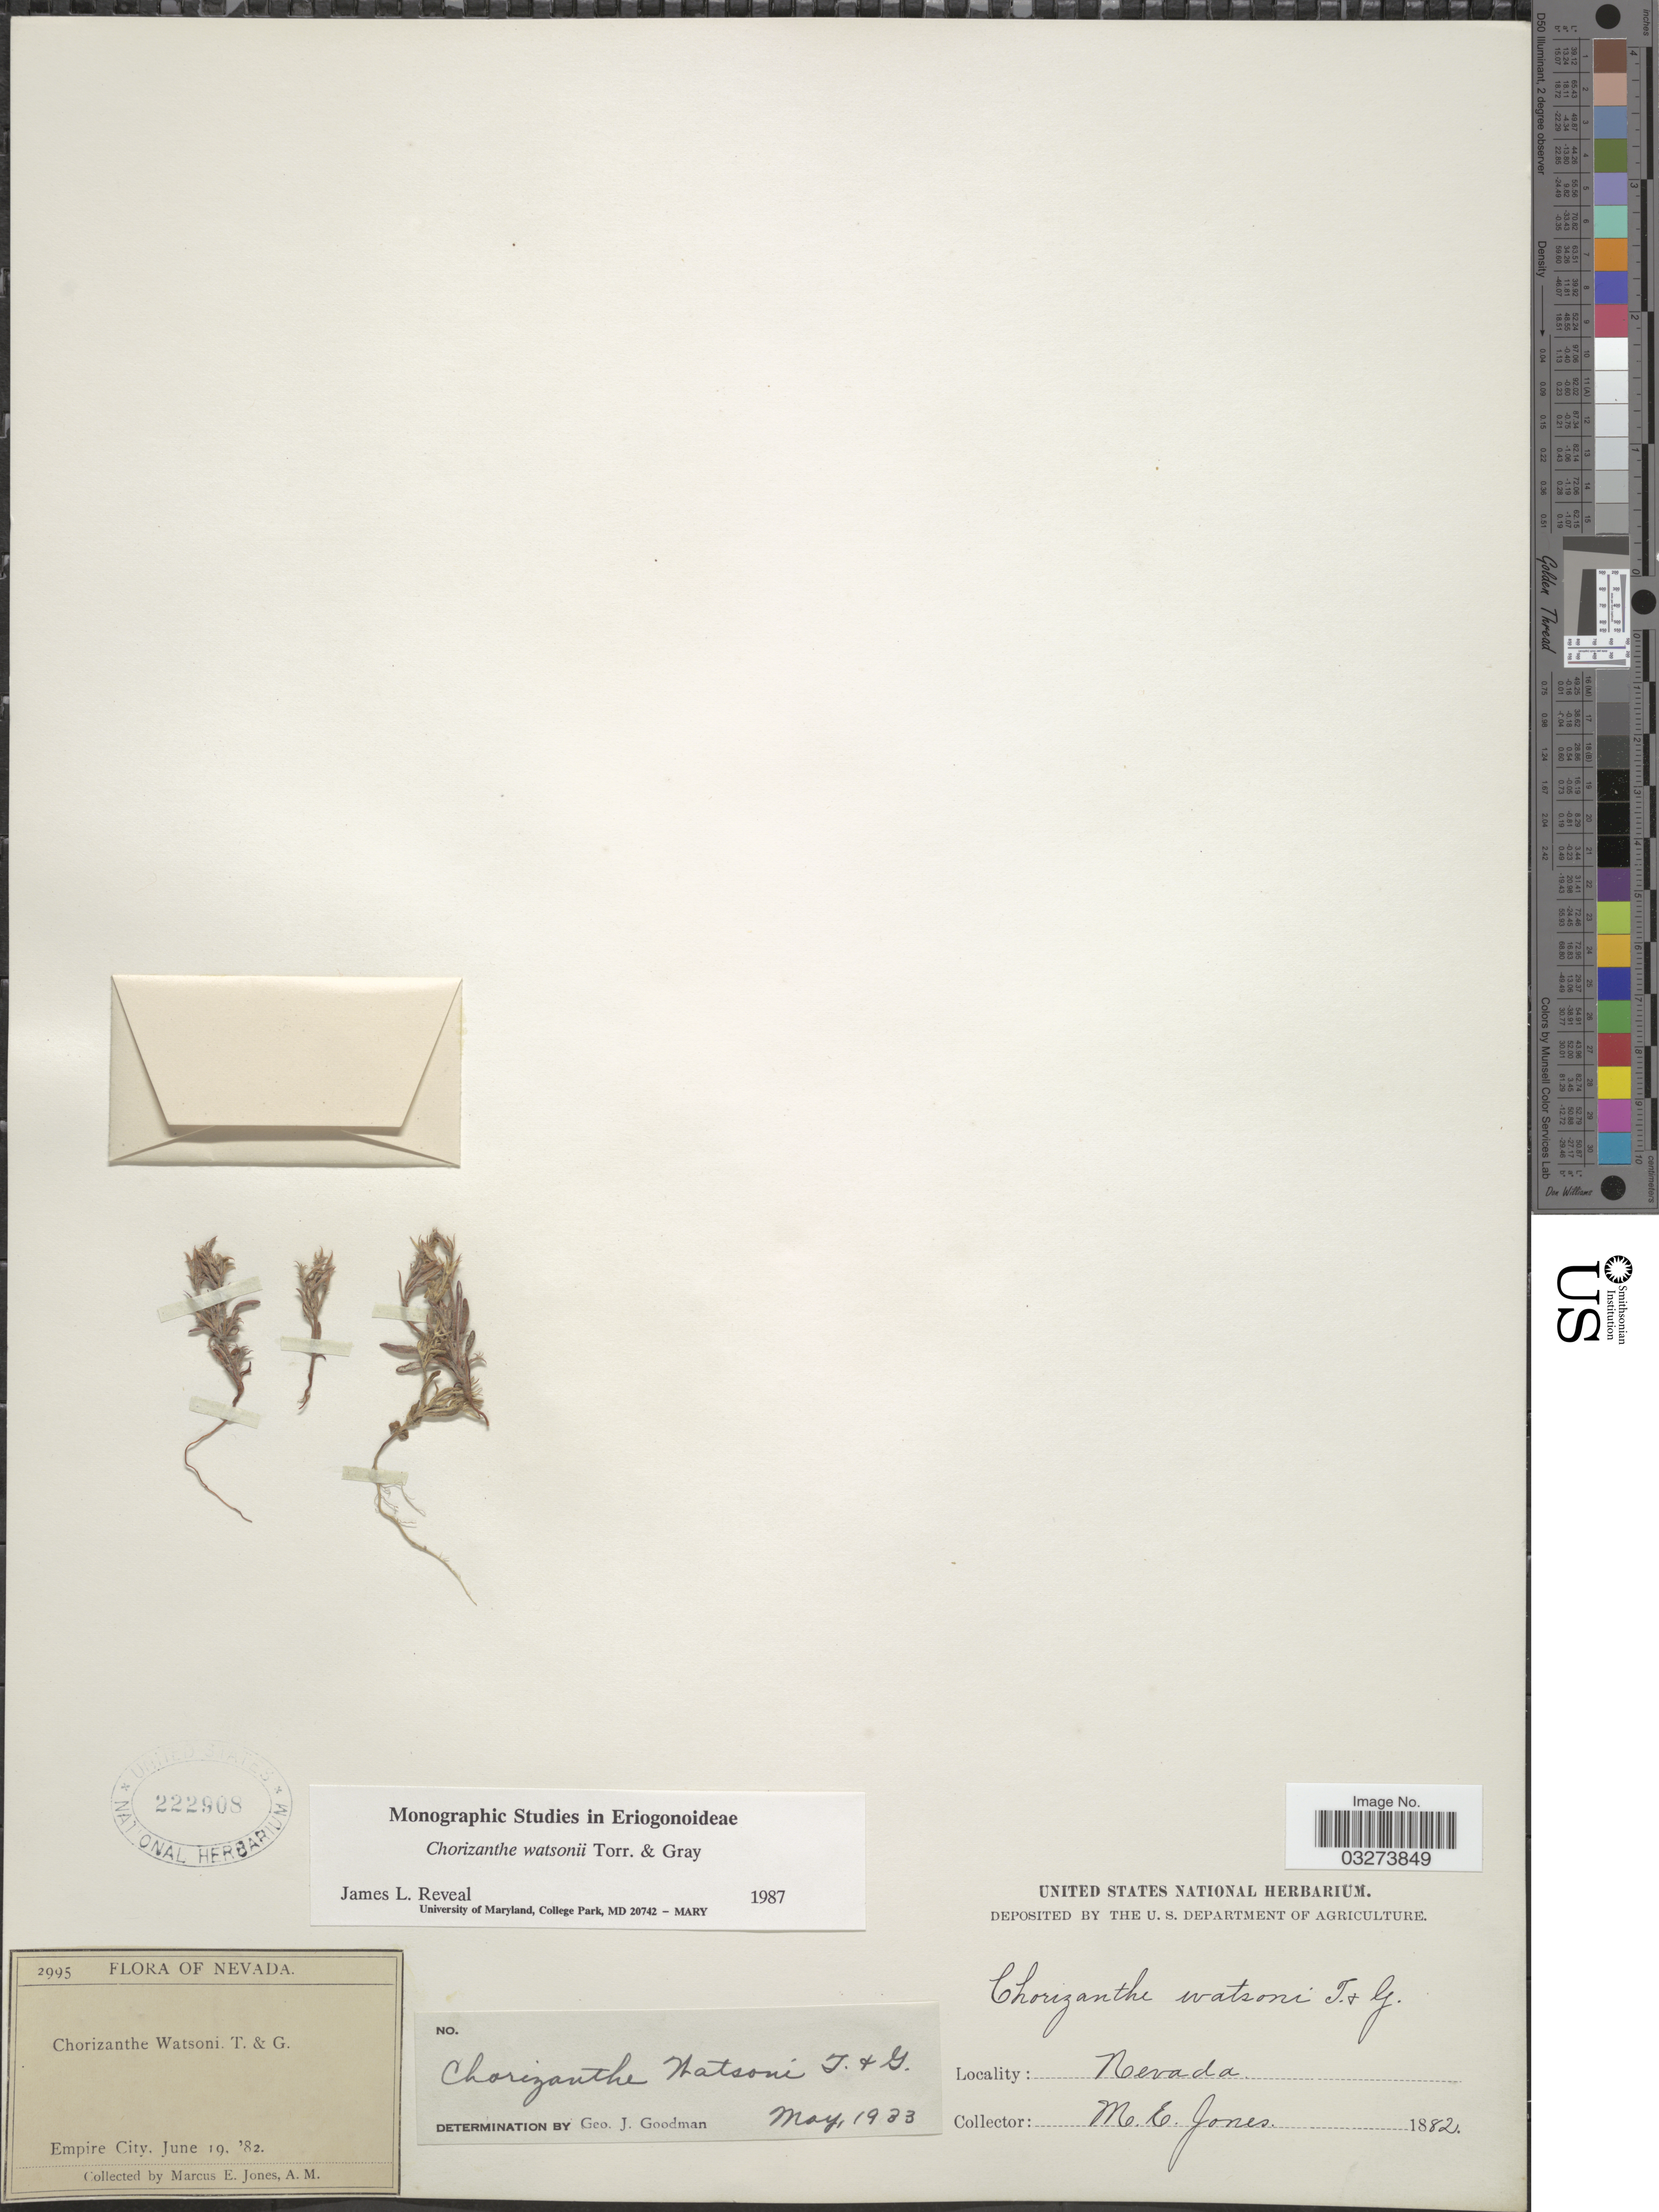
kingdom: Plantae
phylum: Tracheophyta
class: Magnoliopsida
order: Caryophyllales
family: Polygonaceae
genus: Chorizanthe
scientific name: Chorizanthe watsonii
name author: Torr. & A. Gray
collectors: M. E. Jones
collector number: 2995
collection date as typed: Transcribed d/m/y: 19/6/82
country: United States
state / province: Nevada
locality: Empire City.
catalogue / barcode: US 222908